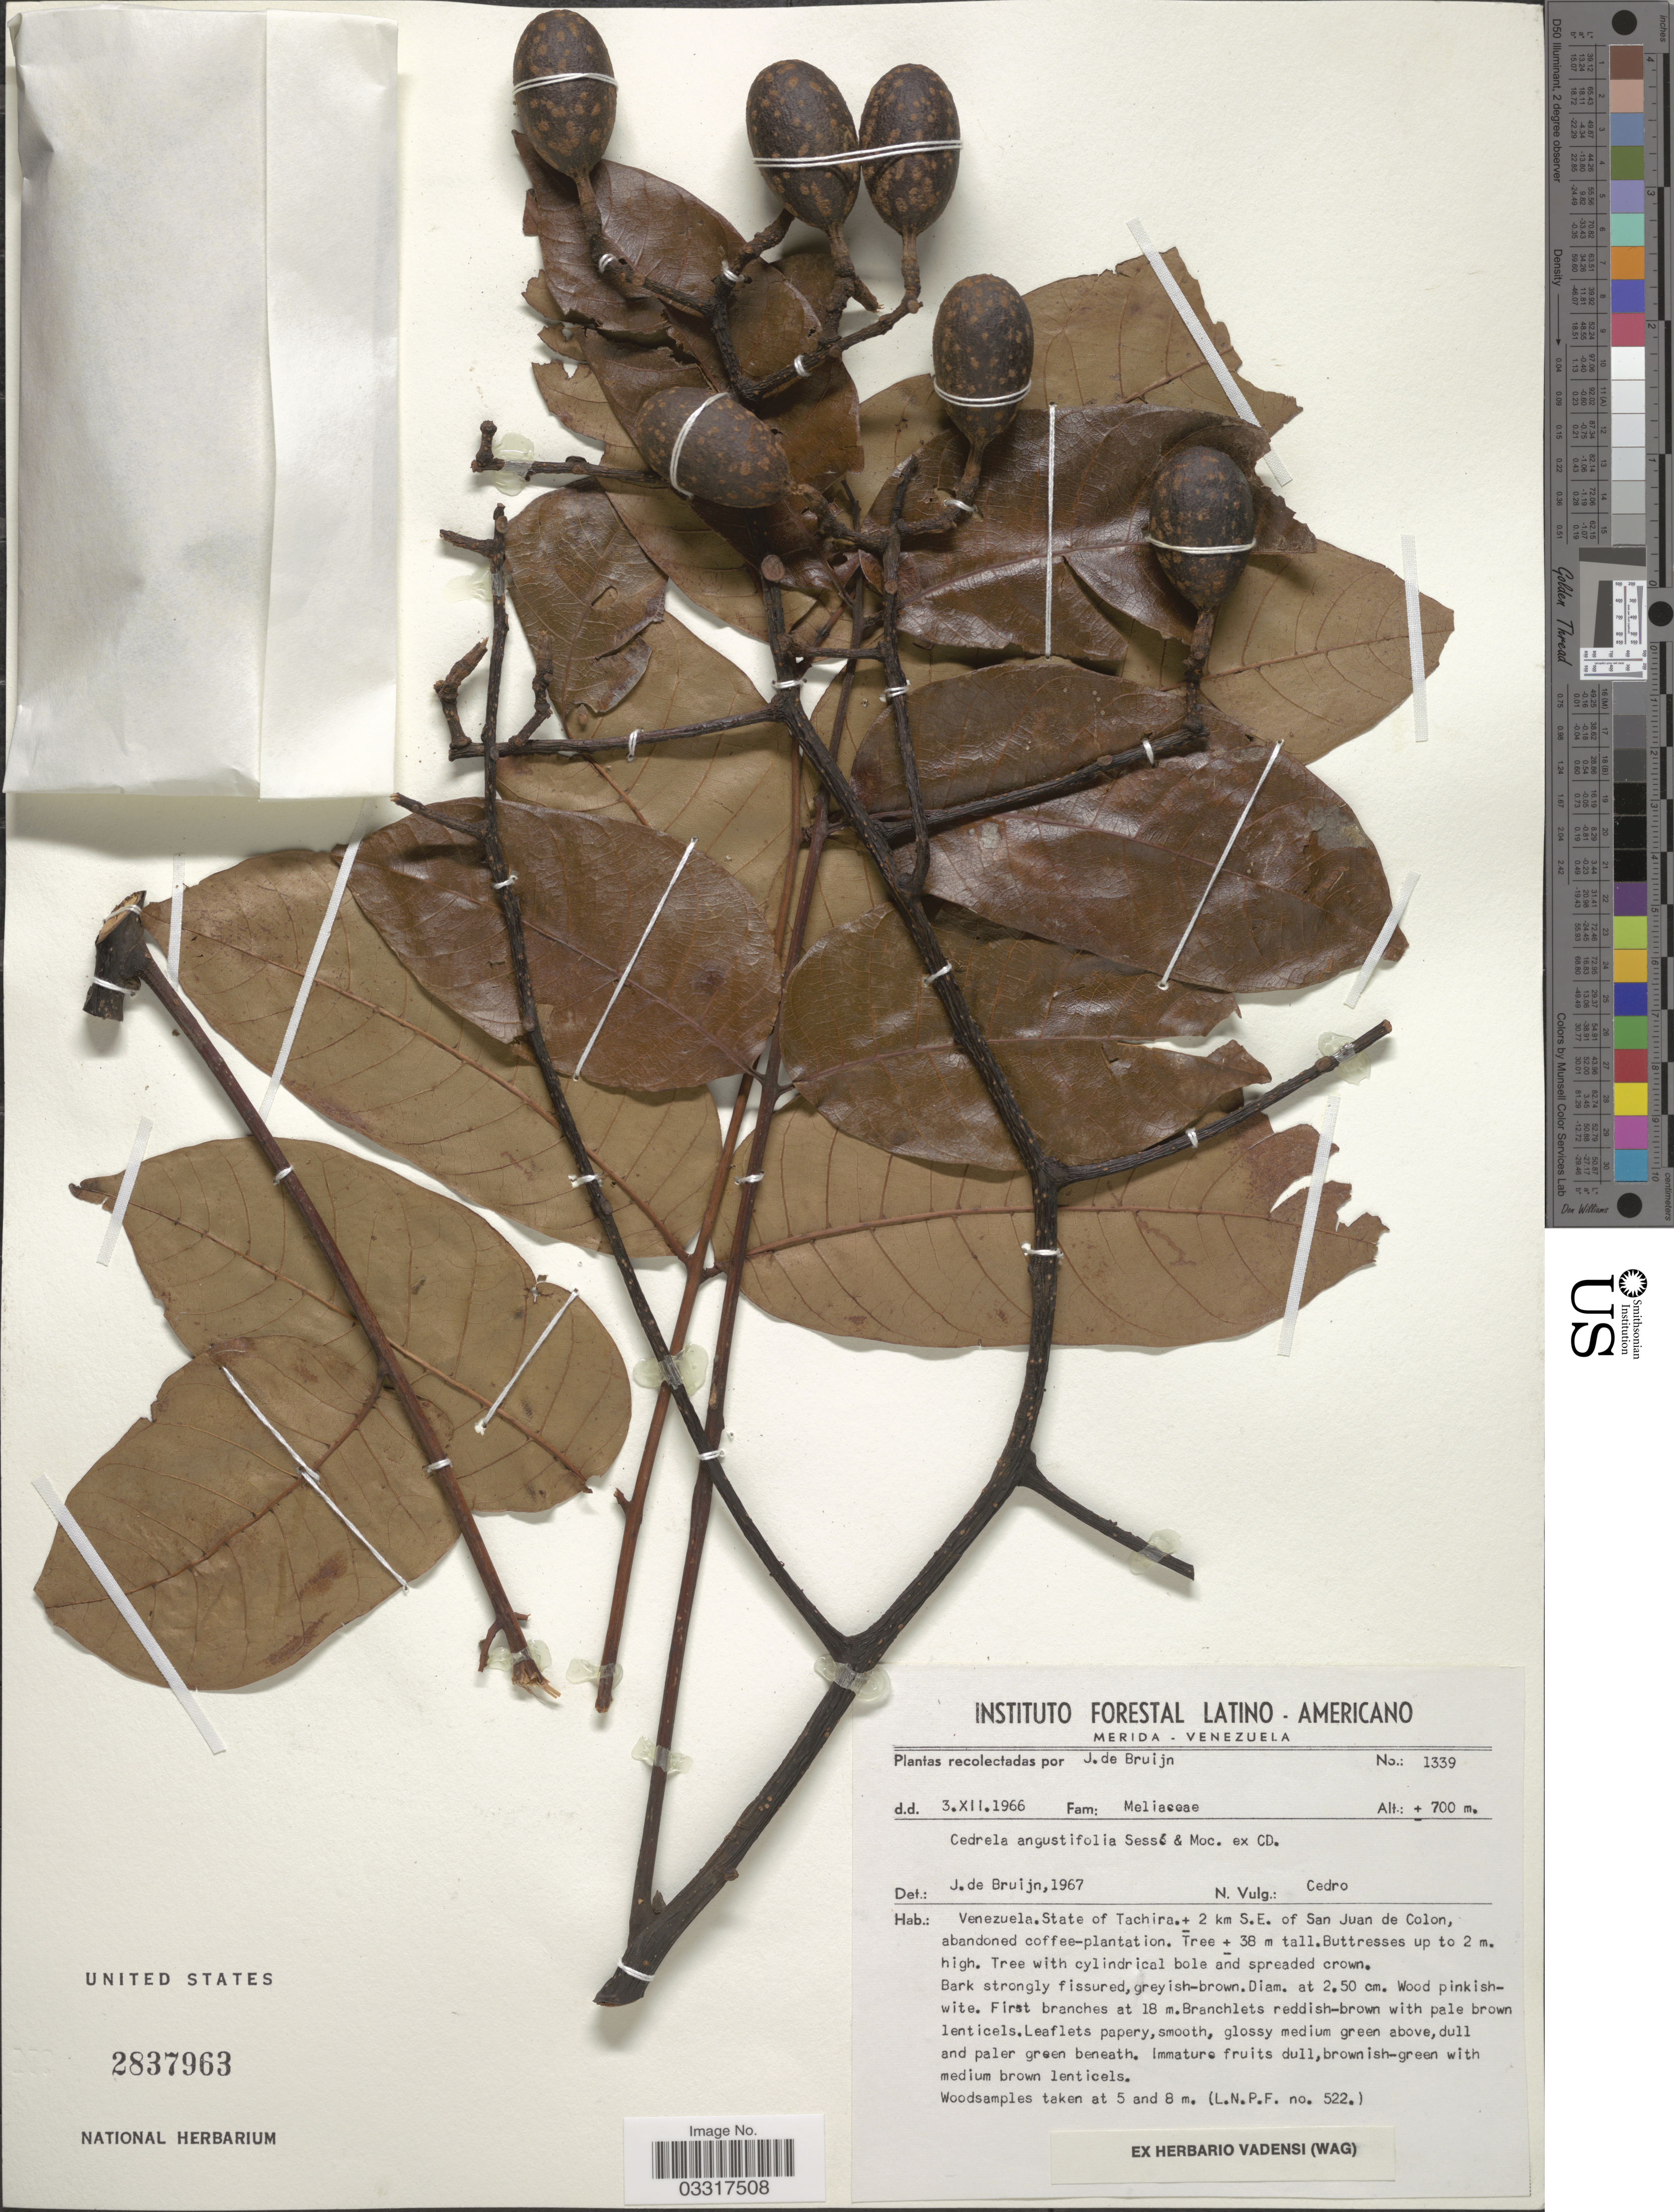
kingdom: Plantae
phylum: Tracheophyta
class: Magnoliopsida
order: Sapindales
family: Meliaceae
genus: Cedrela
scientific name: Cedrela odorata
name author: L.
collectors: J. Bruijn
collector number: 1339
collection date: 1966-12-03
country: Venezuela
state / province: Tachira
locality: ± 2 km S.E. of San Juan de Colon, abandoned coffee-plantation.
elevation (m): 700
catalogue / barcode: US 2837963